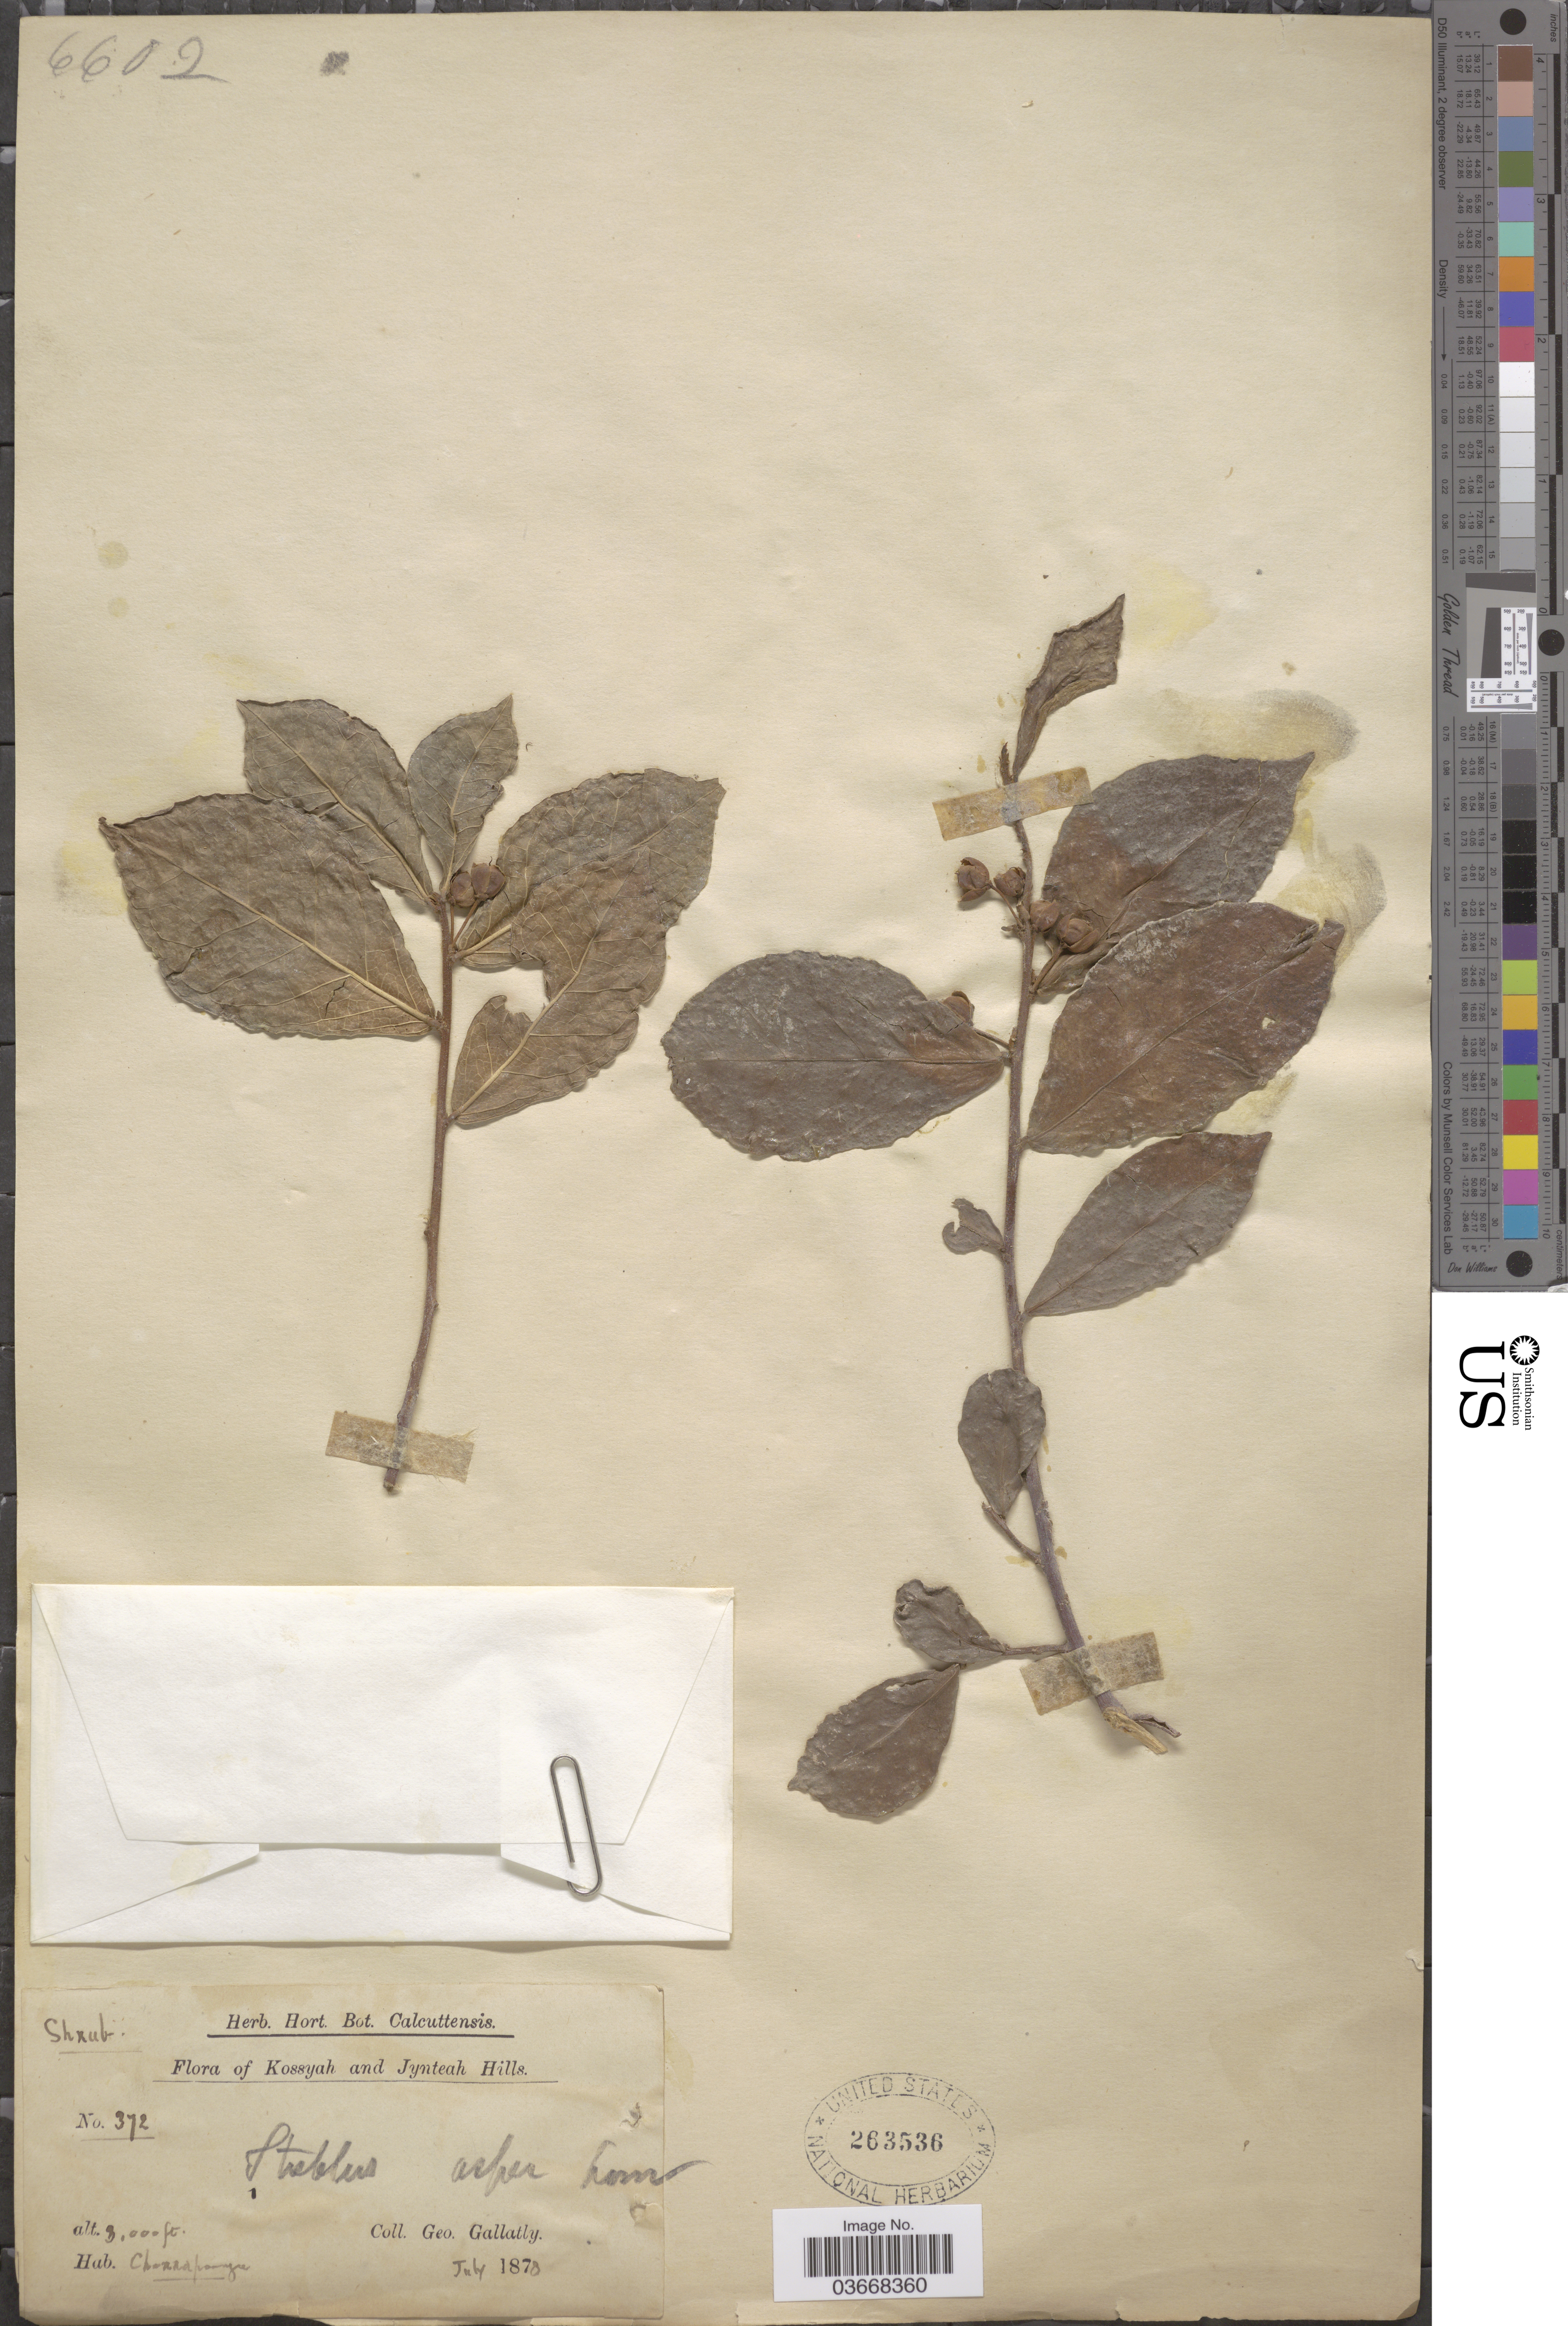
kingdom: Plantae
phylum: Tracheophyta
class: Magnoliopsida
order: Rosales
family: Moraceae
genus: Streblus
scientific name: Streblus asper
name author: Lour.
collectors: G. Gallatly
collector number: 372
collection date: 1878-07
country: India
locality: Kossyah and Jynteah Hills. Chorrapanga*.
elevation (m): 914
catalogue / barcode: US 263536